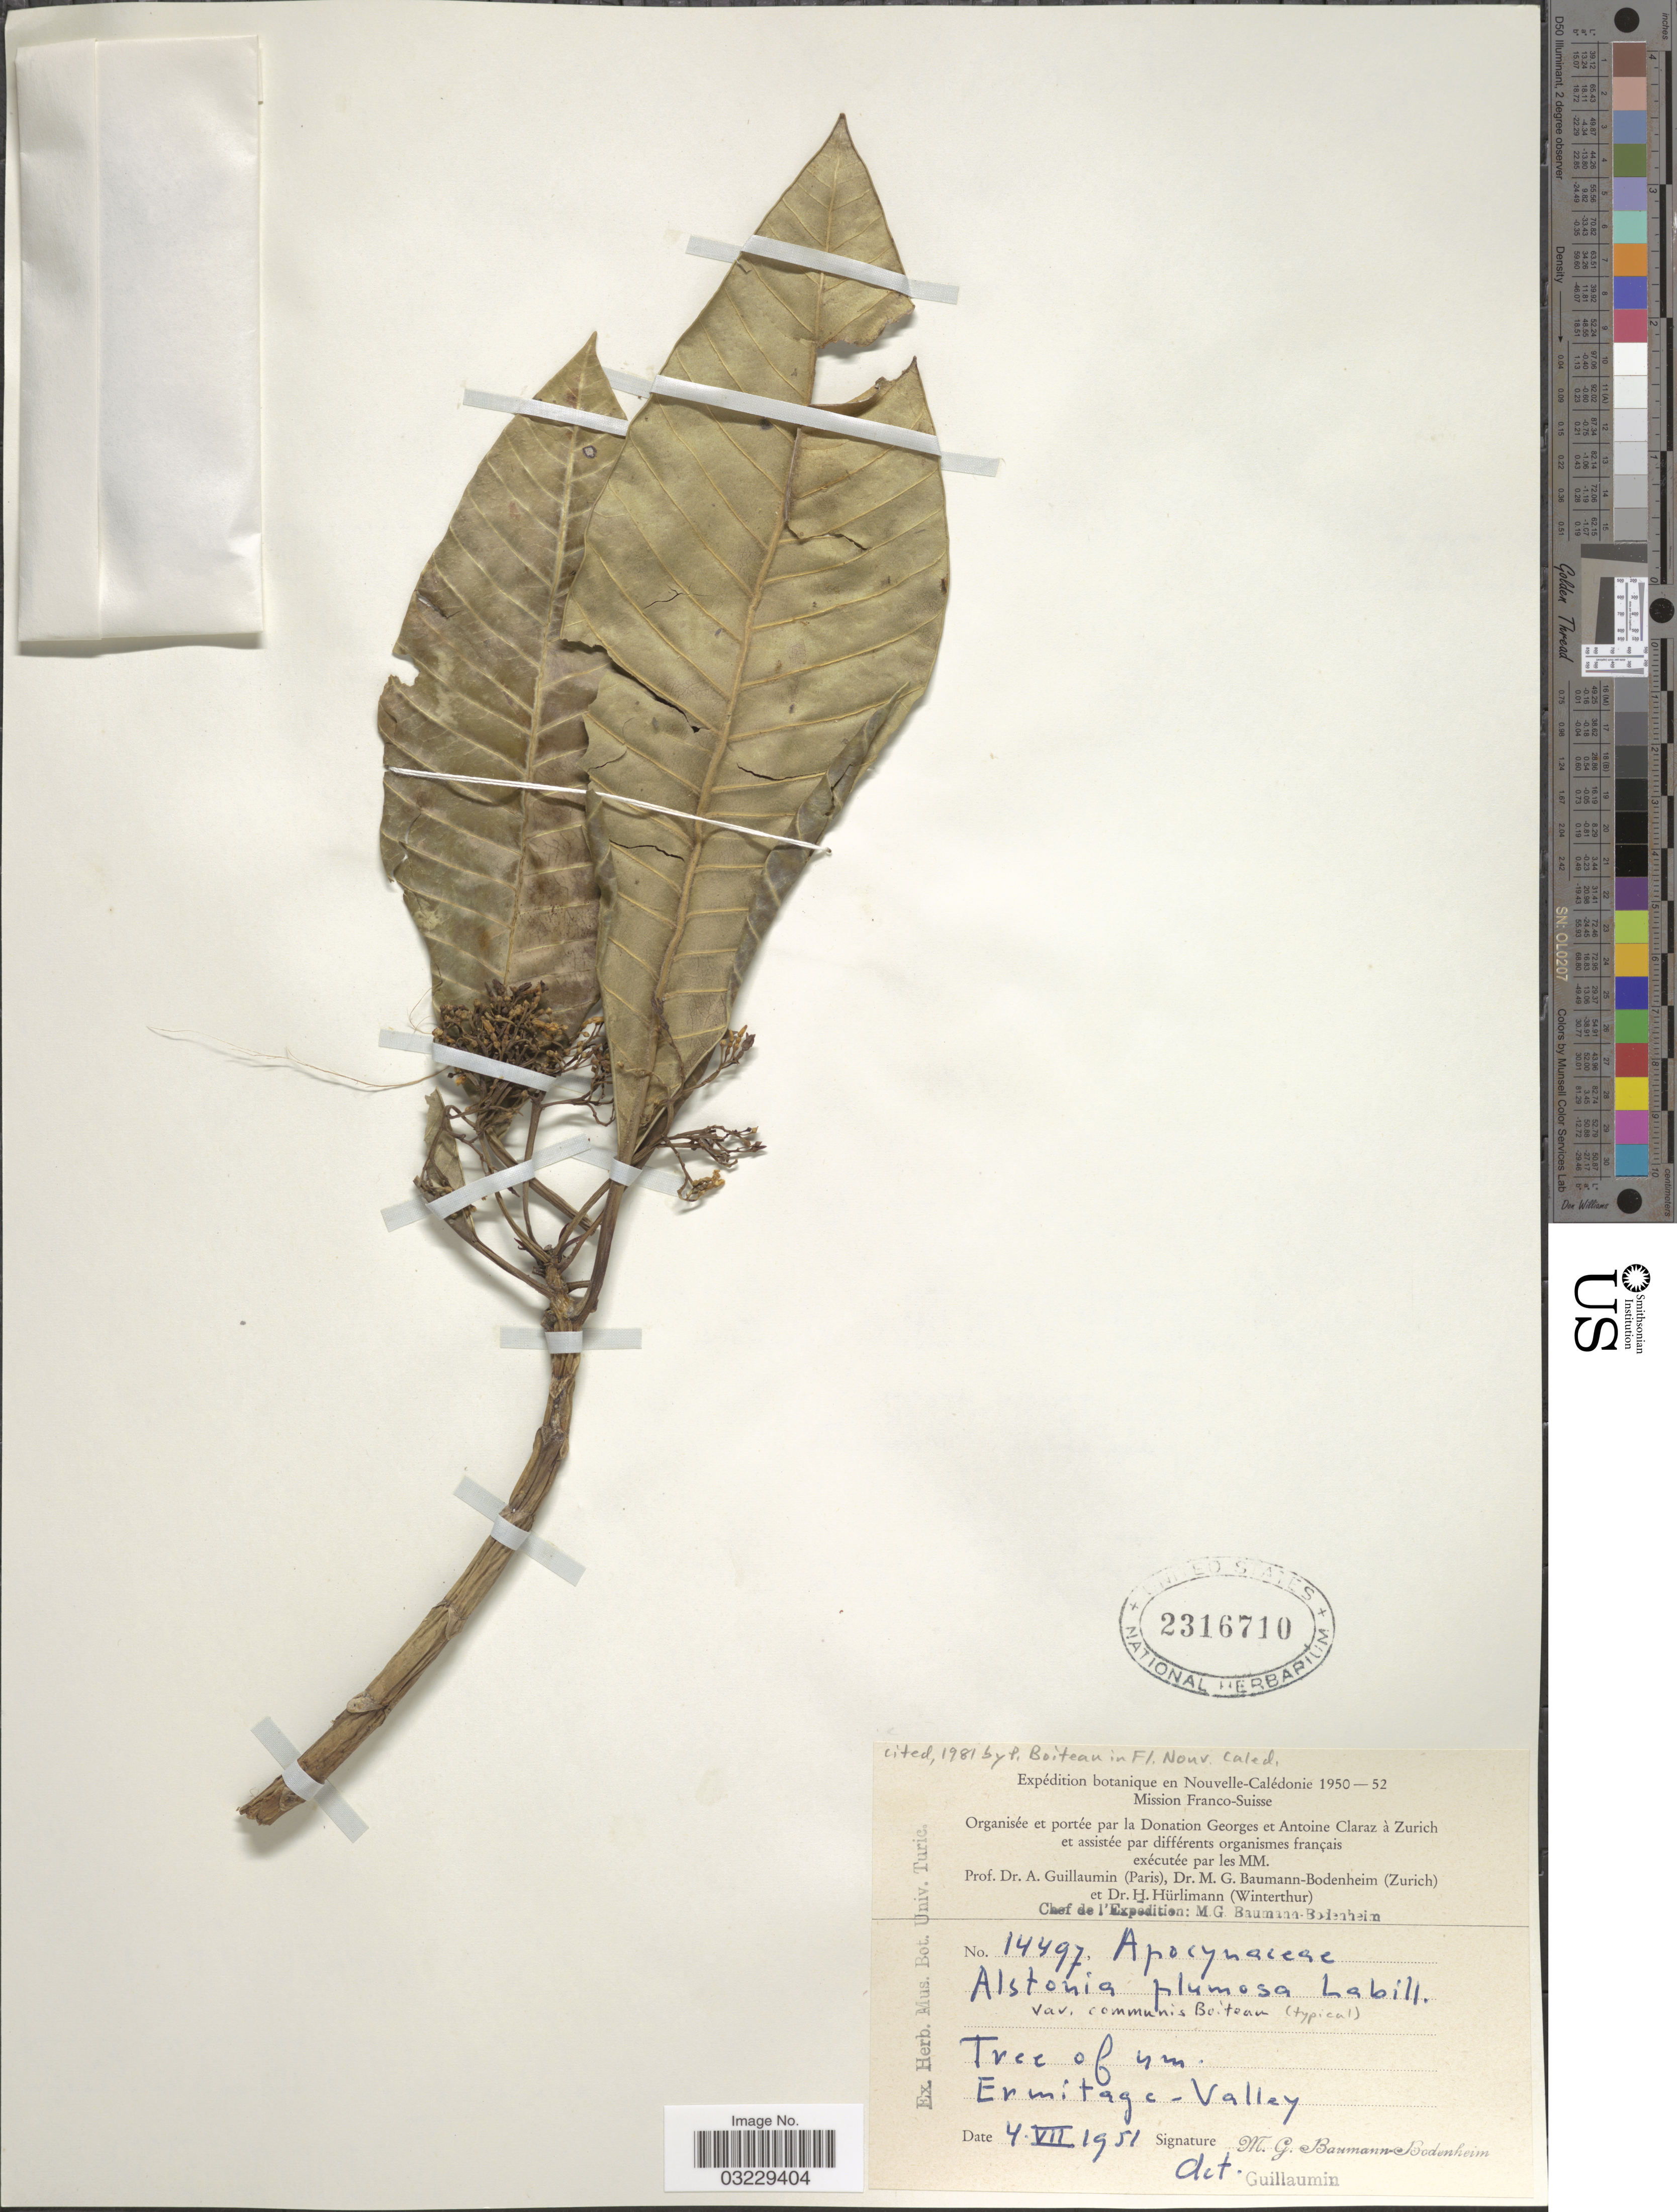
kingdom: Plantae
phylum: Tracheophyta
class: Magnoliopsida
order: Gentianales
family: Apocynaceae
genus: Alstonia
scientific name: Alstonia plumosa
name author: Labill.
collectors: M. G. Baumann-Bodenheim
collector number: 14497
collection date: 1951-07-04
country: New Caledonia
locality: Ermitage-Valley.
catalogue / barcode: US 2316710